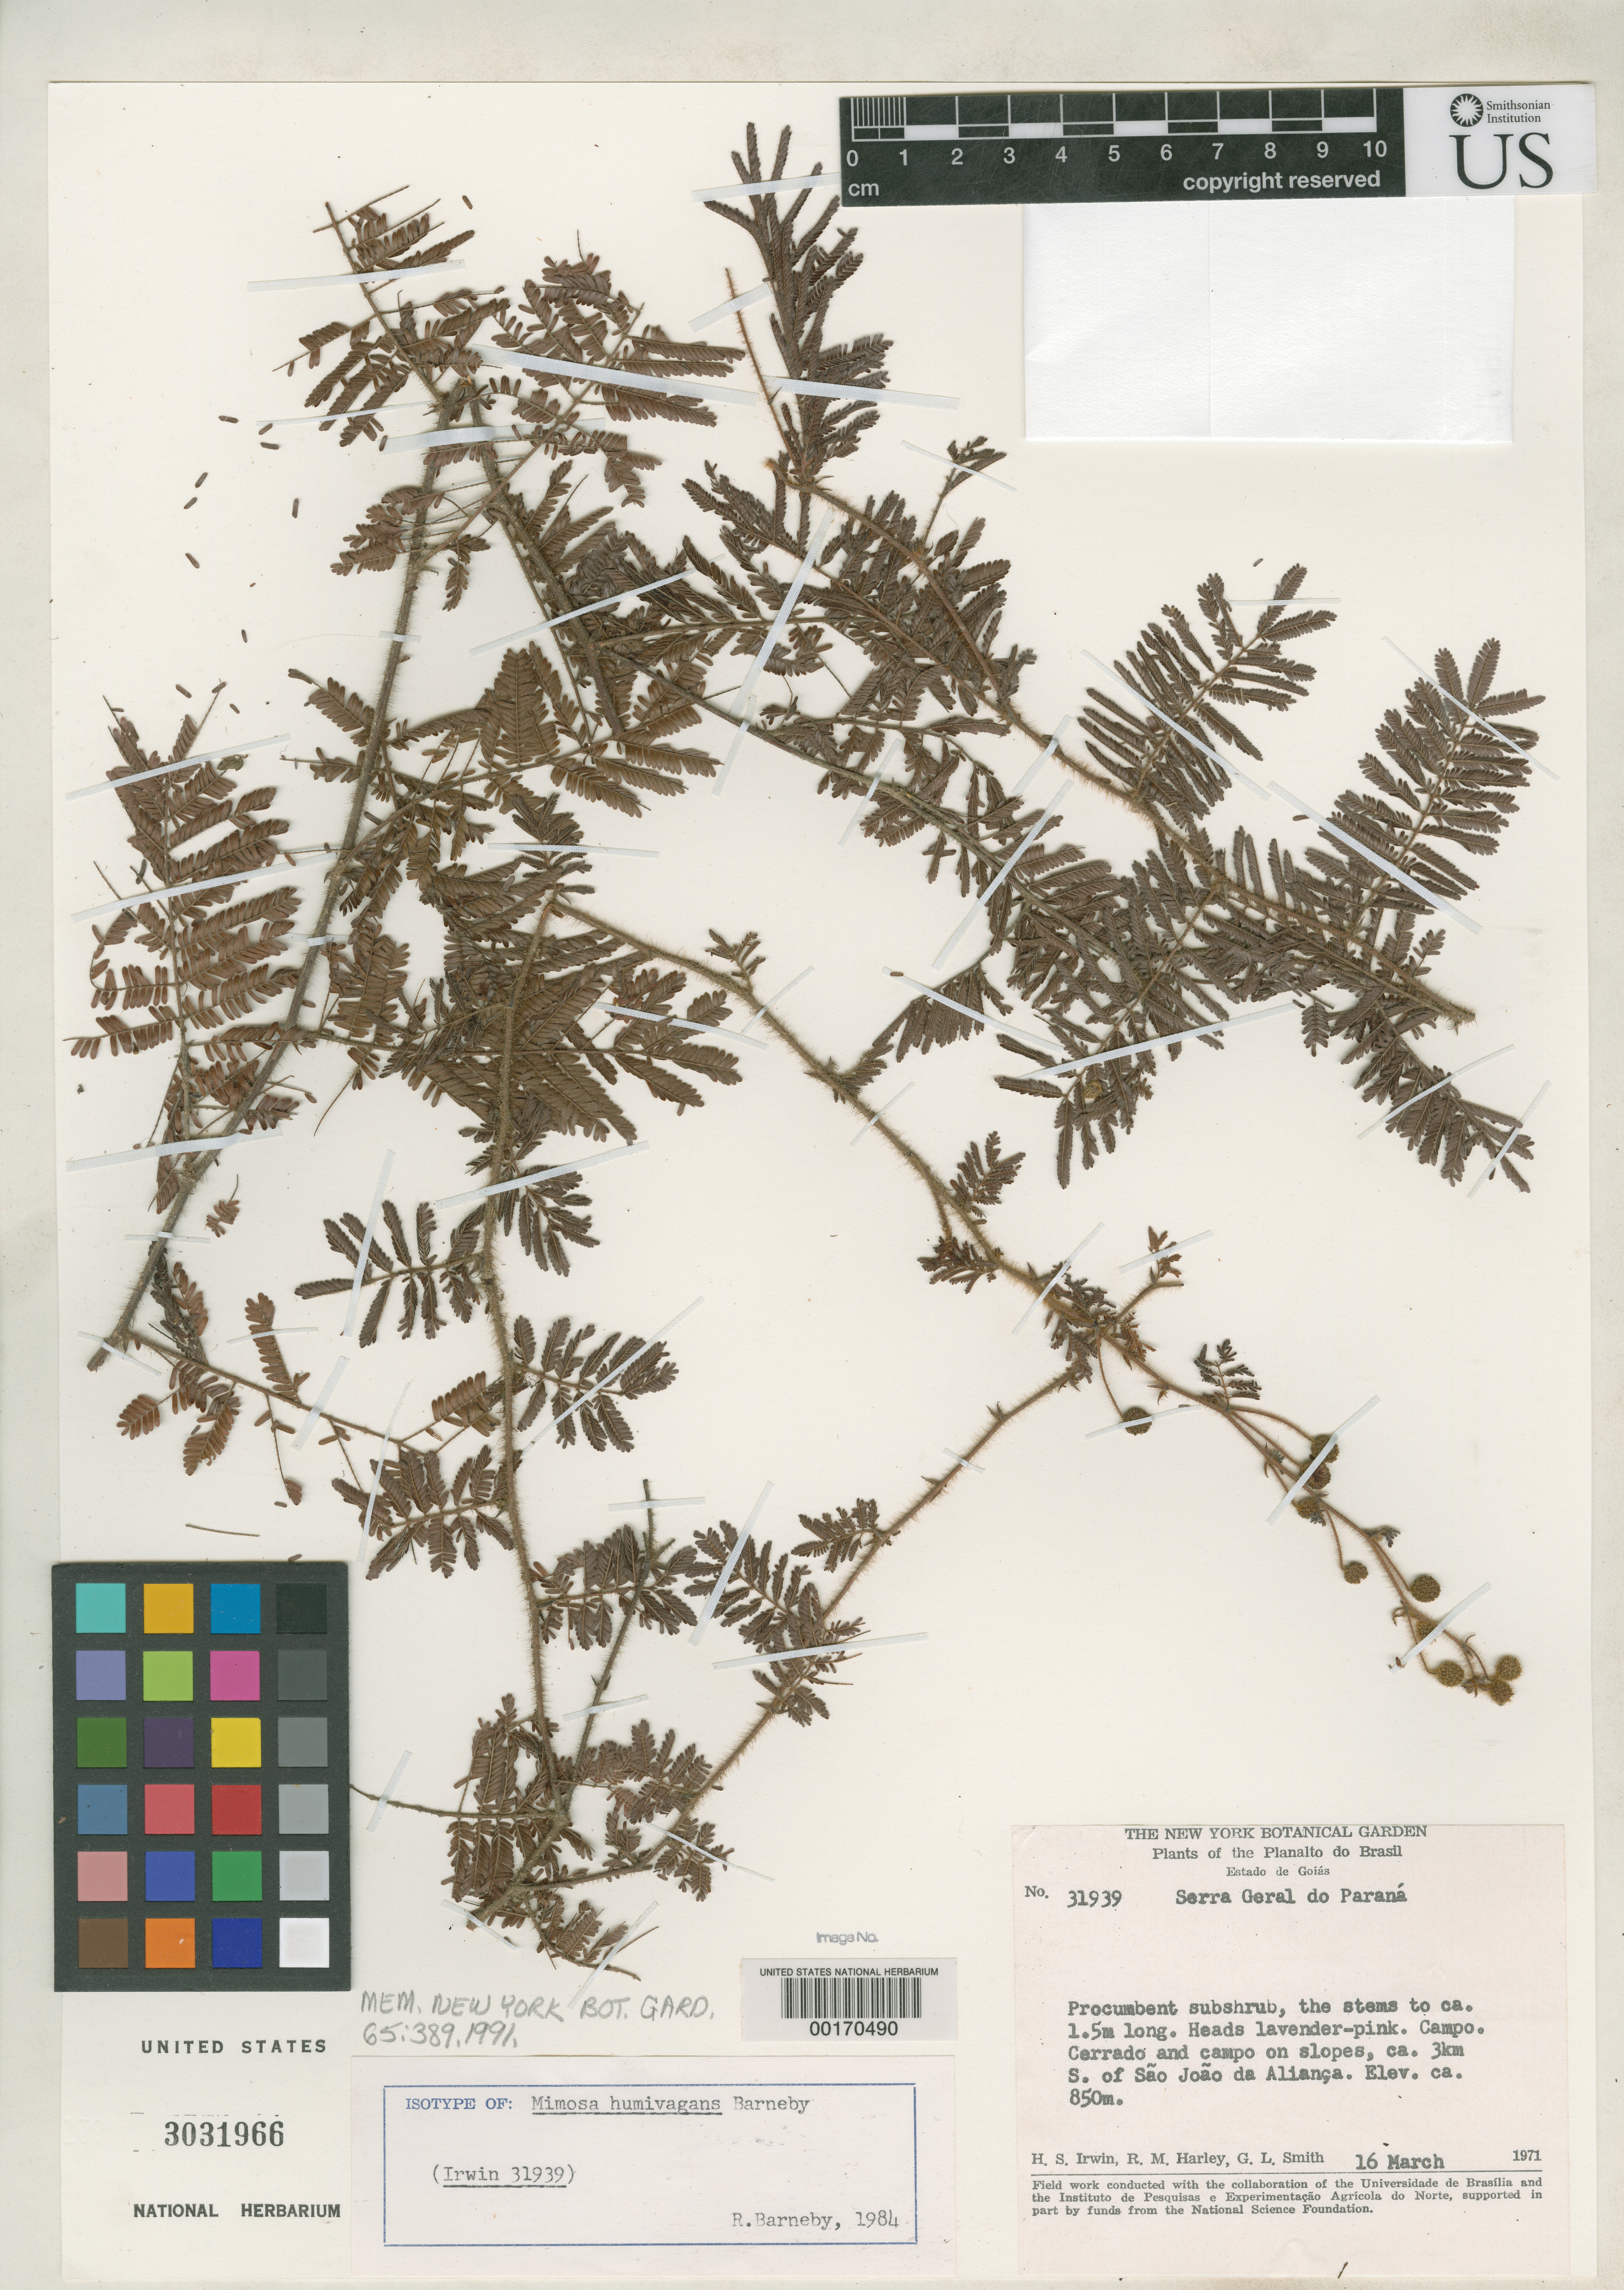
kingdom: Plantae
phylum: Tracheophyta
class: Magnoliopsida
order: Fabales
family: Fabaceae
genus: Mimosa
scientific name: Mimosa humivagans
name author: Barneby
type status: Isotype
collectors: H. Irwin, R. M. Harley & G. L. Smith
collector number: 31939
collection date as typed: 16 Mar 1971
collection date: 1971-03-16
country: Brazil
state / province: Goiás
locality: Serra Geral do Parana, cerrado & camp on slopes, ca. 3 km S of Sao Joao da Alianca.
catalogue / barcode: US 3031966